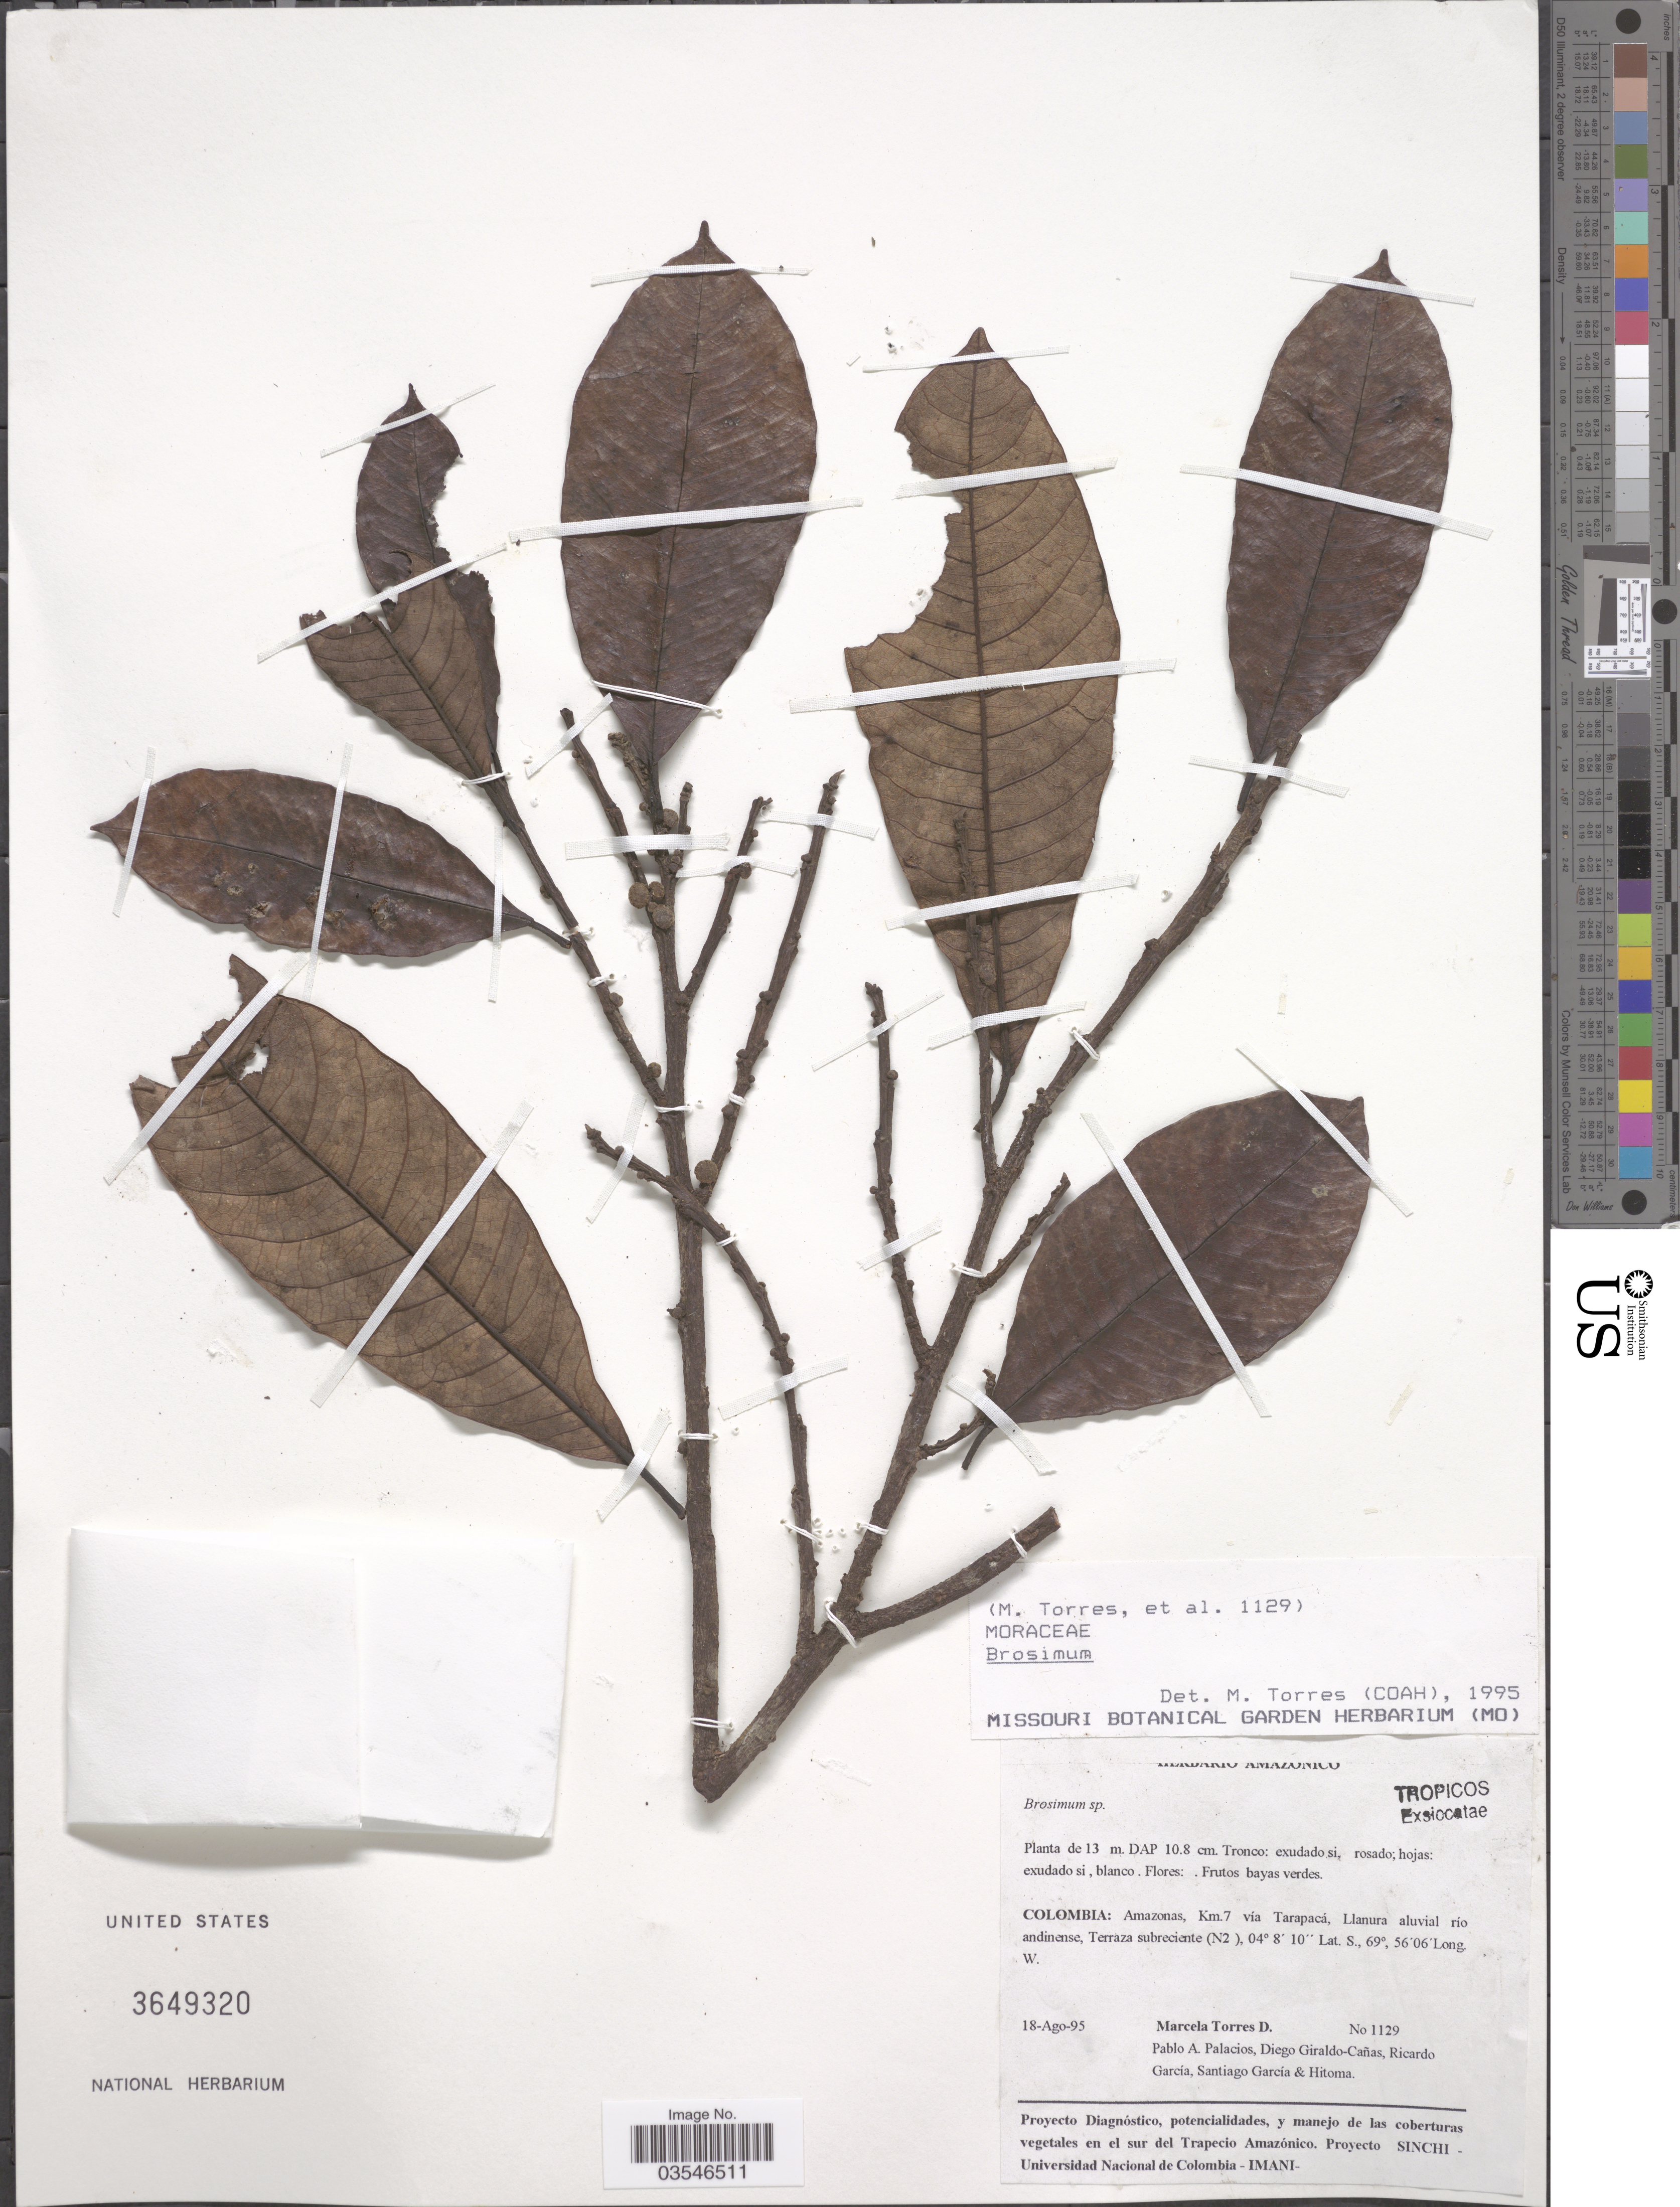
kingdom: Plantae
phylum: Tracheophyta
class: Magnoliopsida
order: Rosales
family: Moraceae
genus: Brosimum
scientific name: Brosimum sp.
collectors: M. Torres D., P. Palacios, D. Giraldo-Cañas, R. G. García & et al.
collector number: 1129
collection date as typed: Transcribed d/m/y: 18/8/95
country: Colombia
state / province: Amazônas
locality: Km.7 vía Tarapacá, Llanura aluval río andinense, Terraza subreciente (N2).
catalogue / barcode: US 3649320